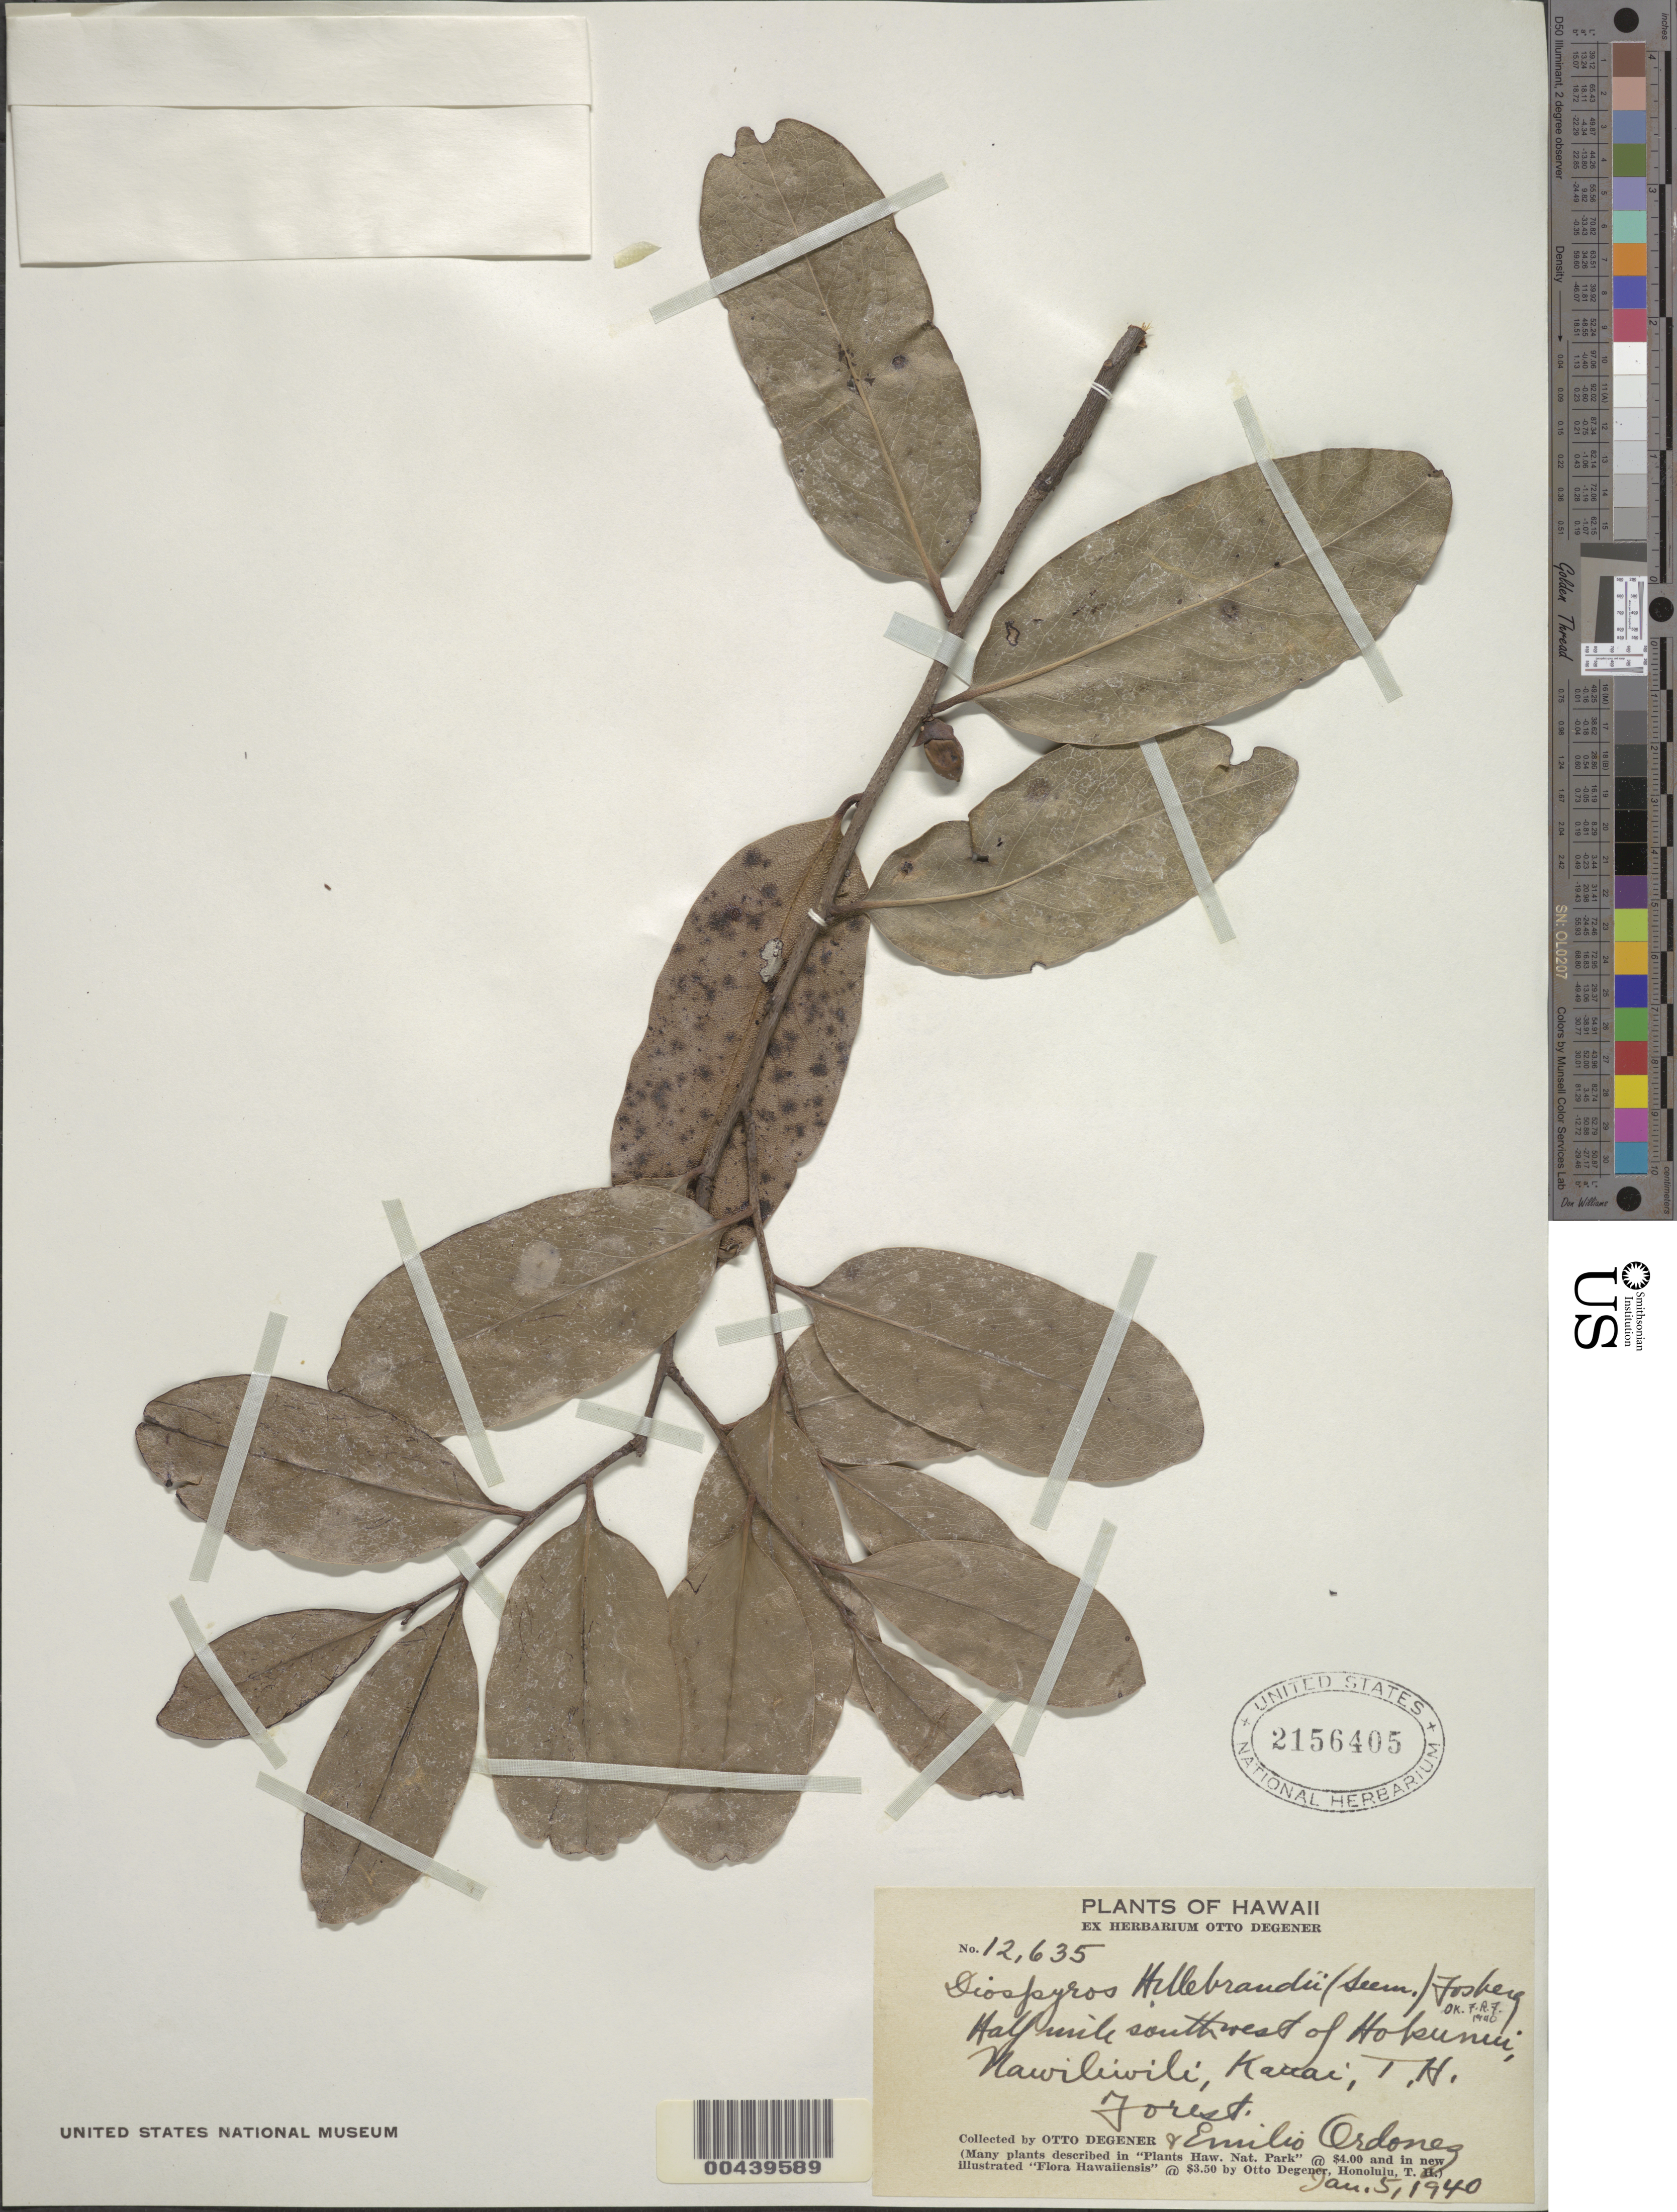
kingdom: Plantae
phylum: Tracheophyta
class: Magnoliopsida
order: Ericales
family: Ebenaceae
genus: Diospyros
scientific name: Diospyros hillebrandii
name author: (Seem.) Fosberg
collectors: O. Degener & E. Ordonez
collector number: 12635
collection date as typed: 5 Jan 1940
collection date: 1940-01-05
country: United States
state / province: Hawaii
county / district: Kauai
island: Kaua'i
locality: Half mile SW of Hokunui, Nawiliwili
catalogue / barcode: US 2156405